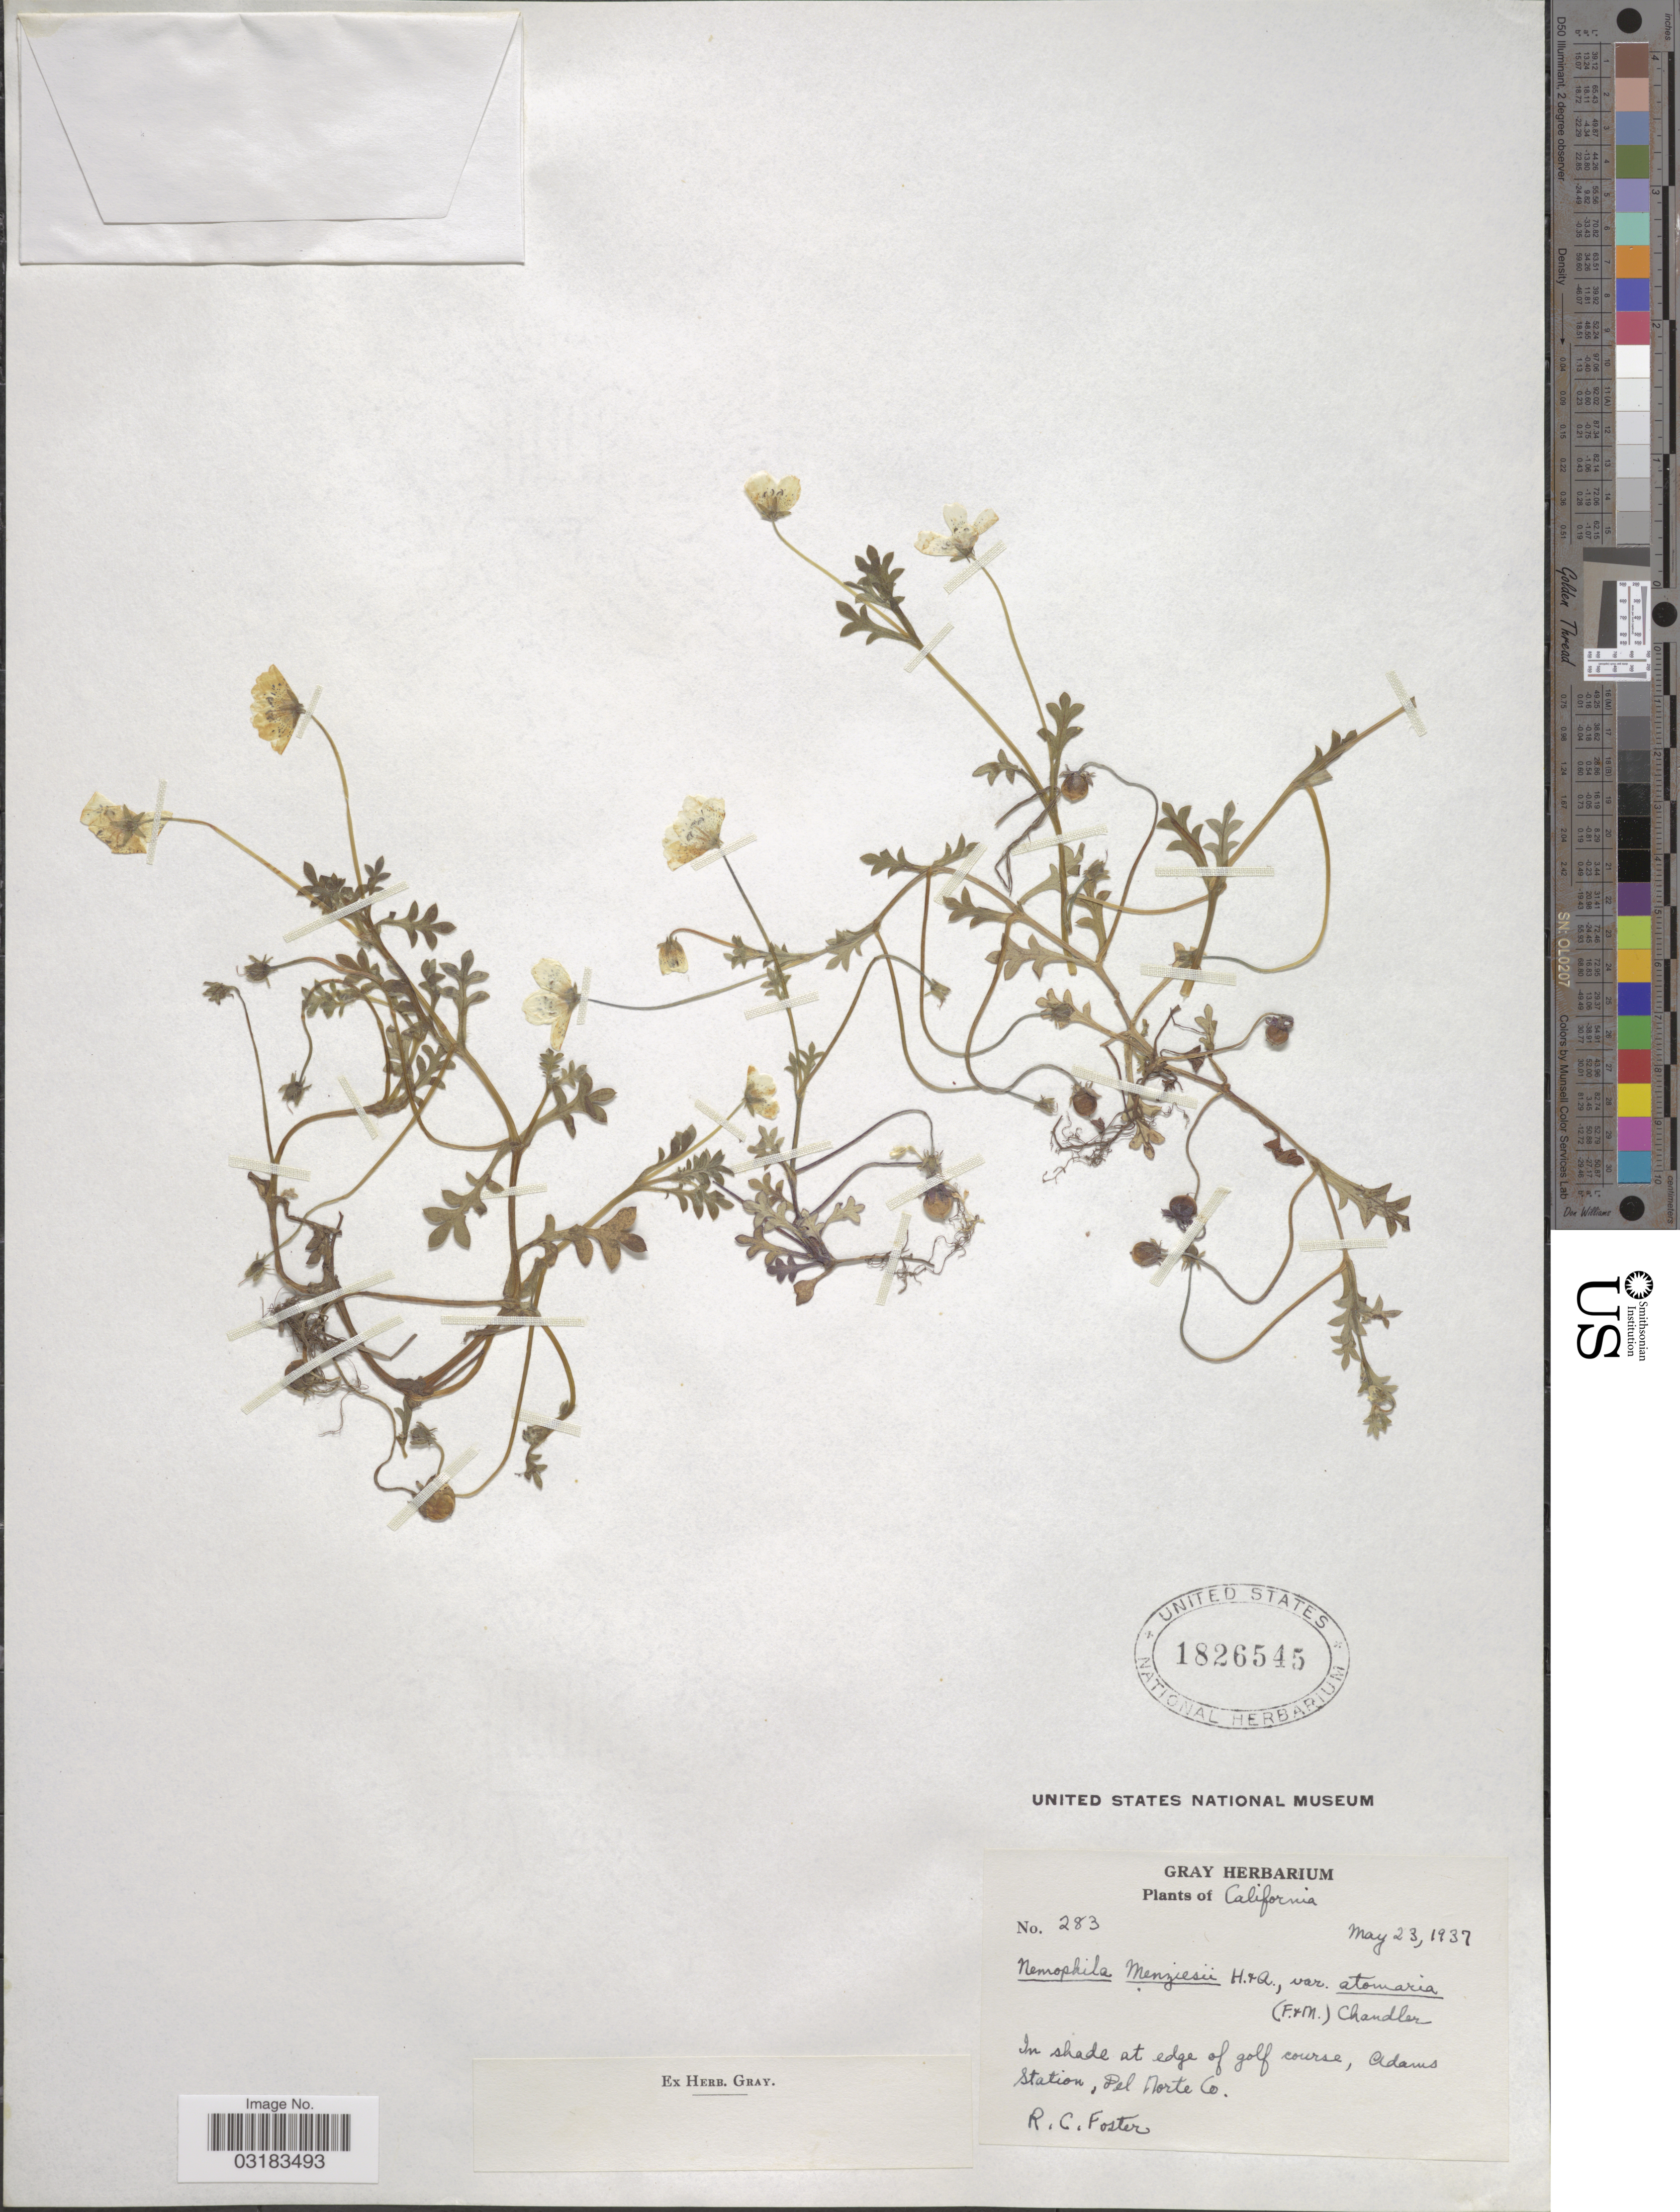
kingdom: Plantae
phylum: Tracheophyta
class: Magnoliopsida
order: Boraginales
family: Hydrophyllaceae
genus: Nemophila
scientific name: Nemophila menziesii var. atomaria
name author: (Fisch. & C.A. Mey.) H.P. Chandler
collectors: R. C. Foster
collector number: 283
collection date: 1937-05-23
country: United States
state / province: California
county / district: Del Norte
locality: In shade at edge of golf course, Adams Station, Del Norte Co.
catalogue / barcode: US 1826545